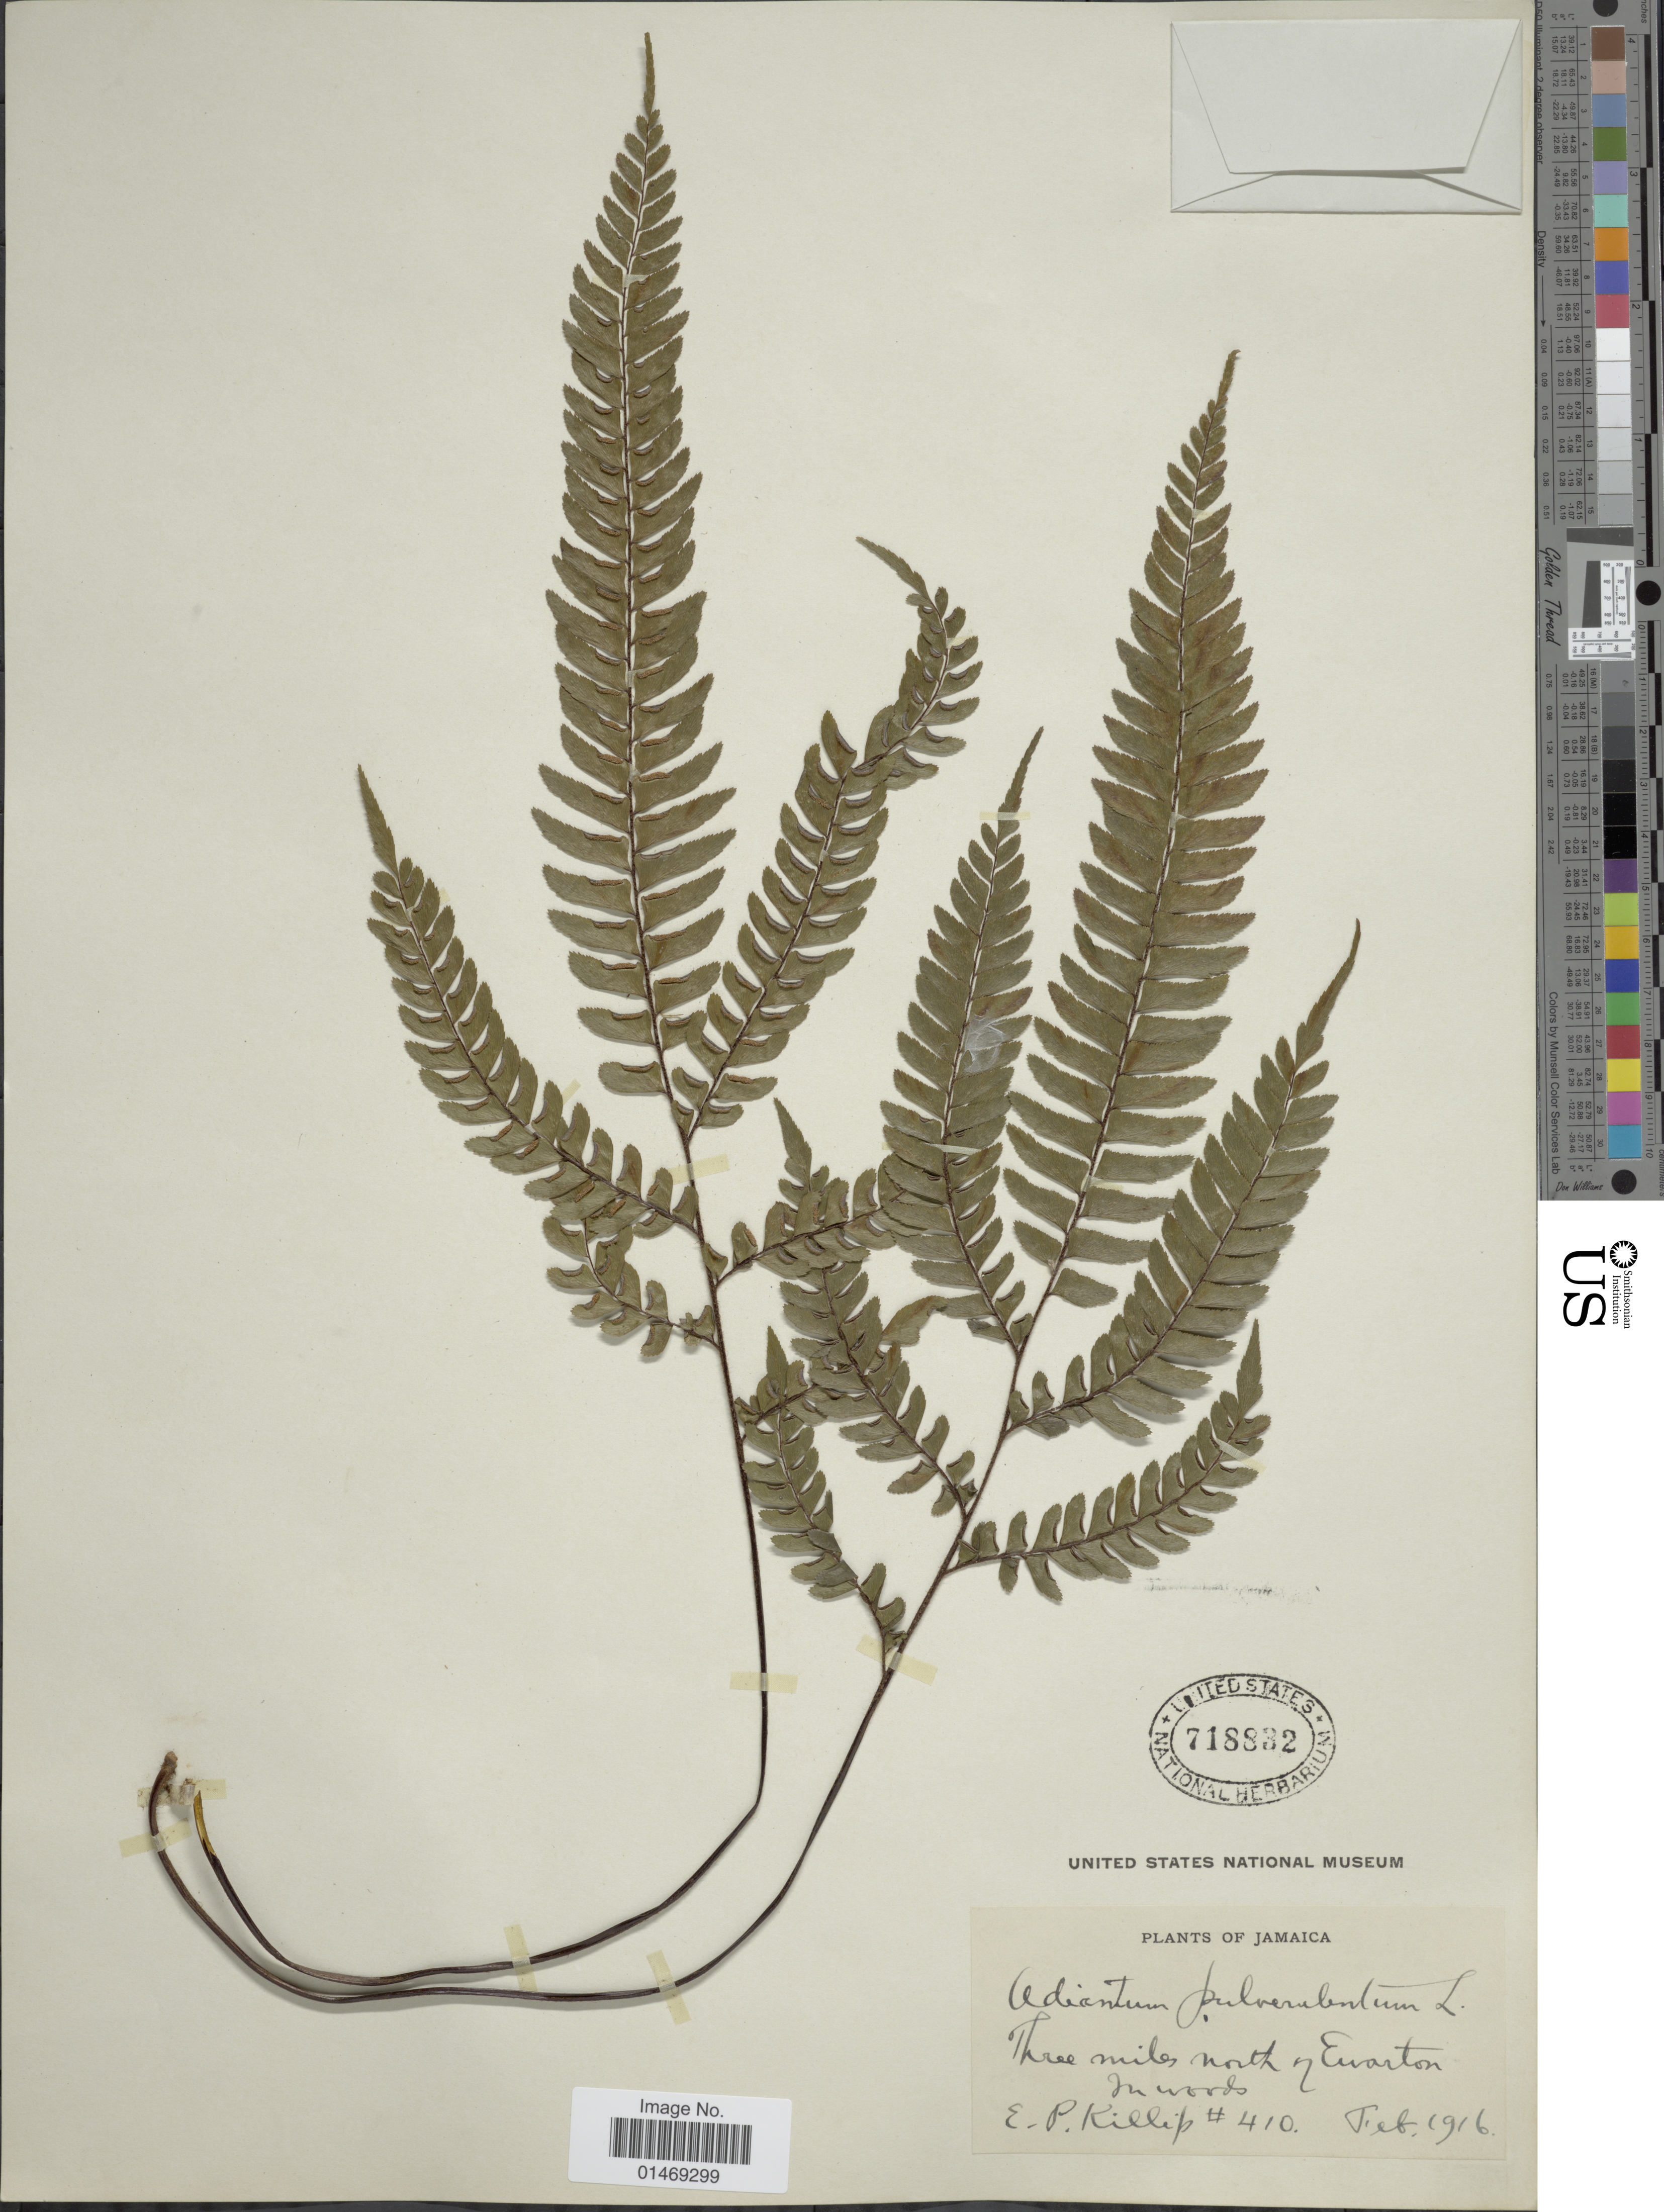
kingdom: Plantae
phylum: Tracheophyta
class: Polypodiopsida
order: Polypodiales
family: Pteridaceae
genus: Adiantum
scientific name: Adiantum pulverulentum var. caudatum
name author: Jenman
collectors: E. P. Killip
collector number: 410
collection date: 1916-02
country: Jamaica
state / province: Saint Catherine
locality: Three miles north in Ewarton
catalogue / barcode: US 718832